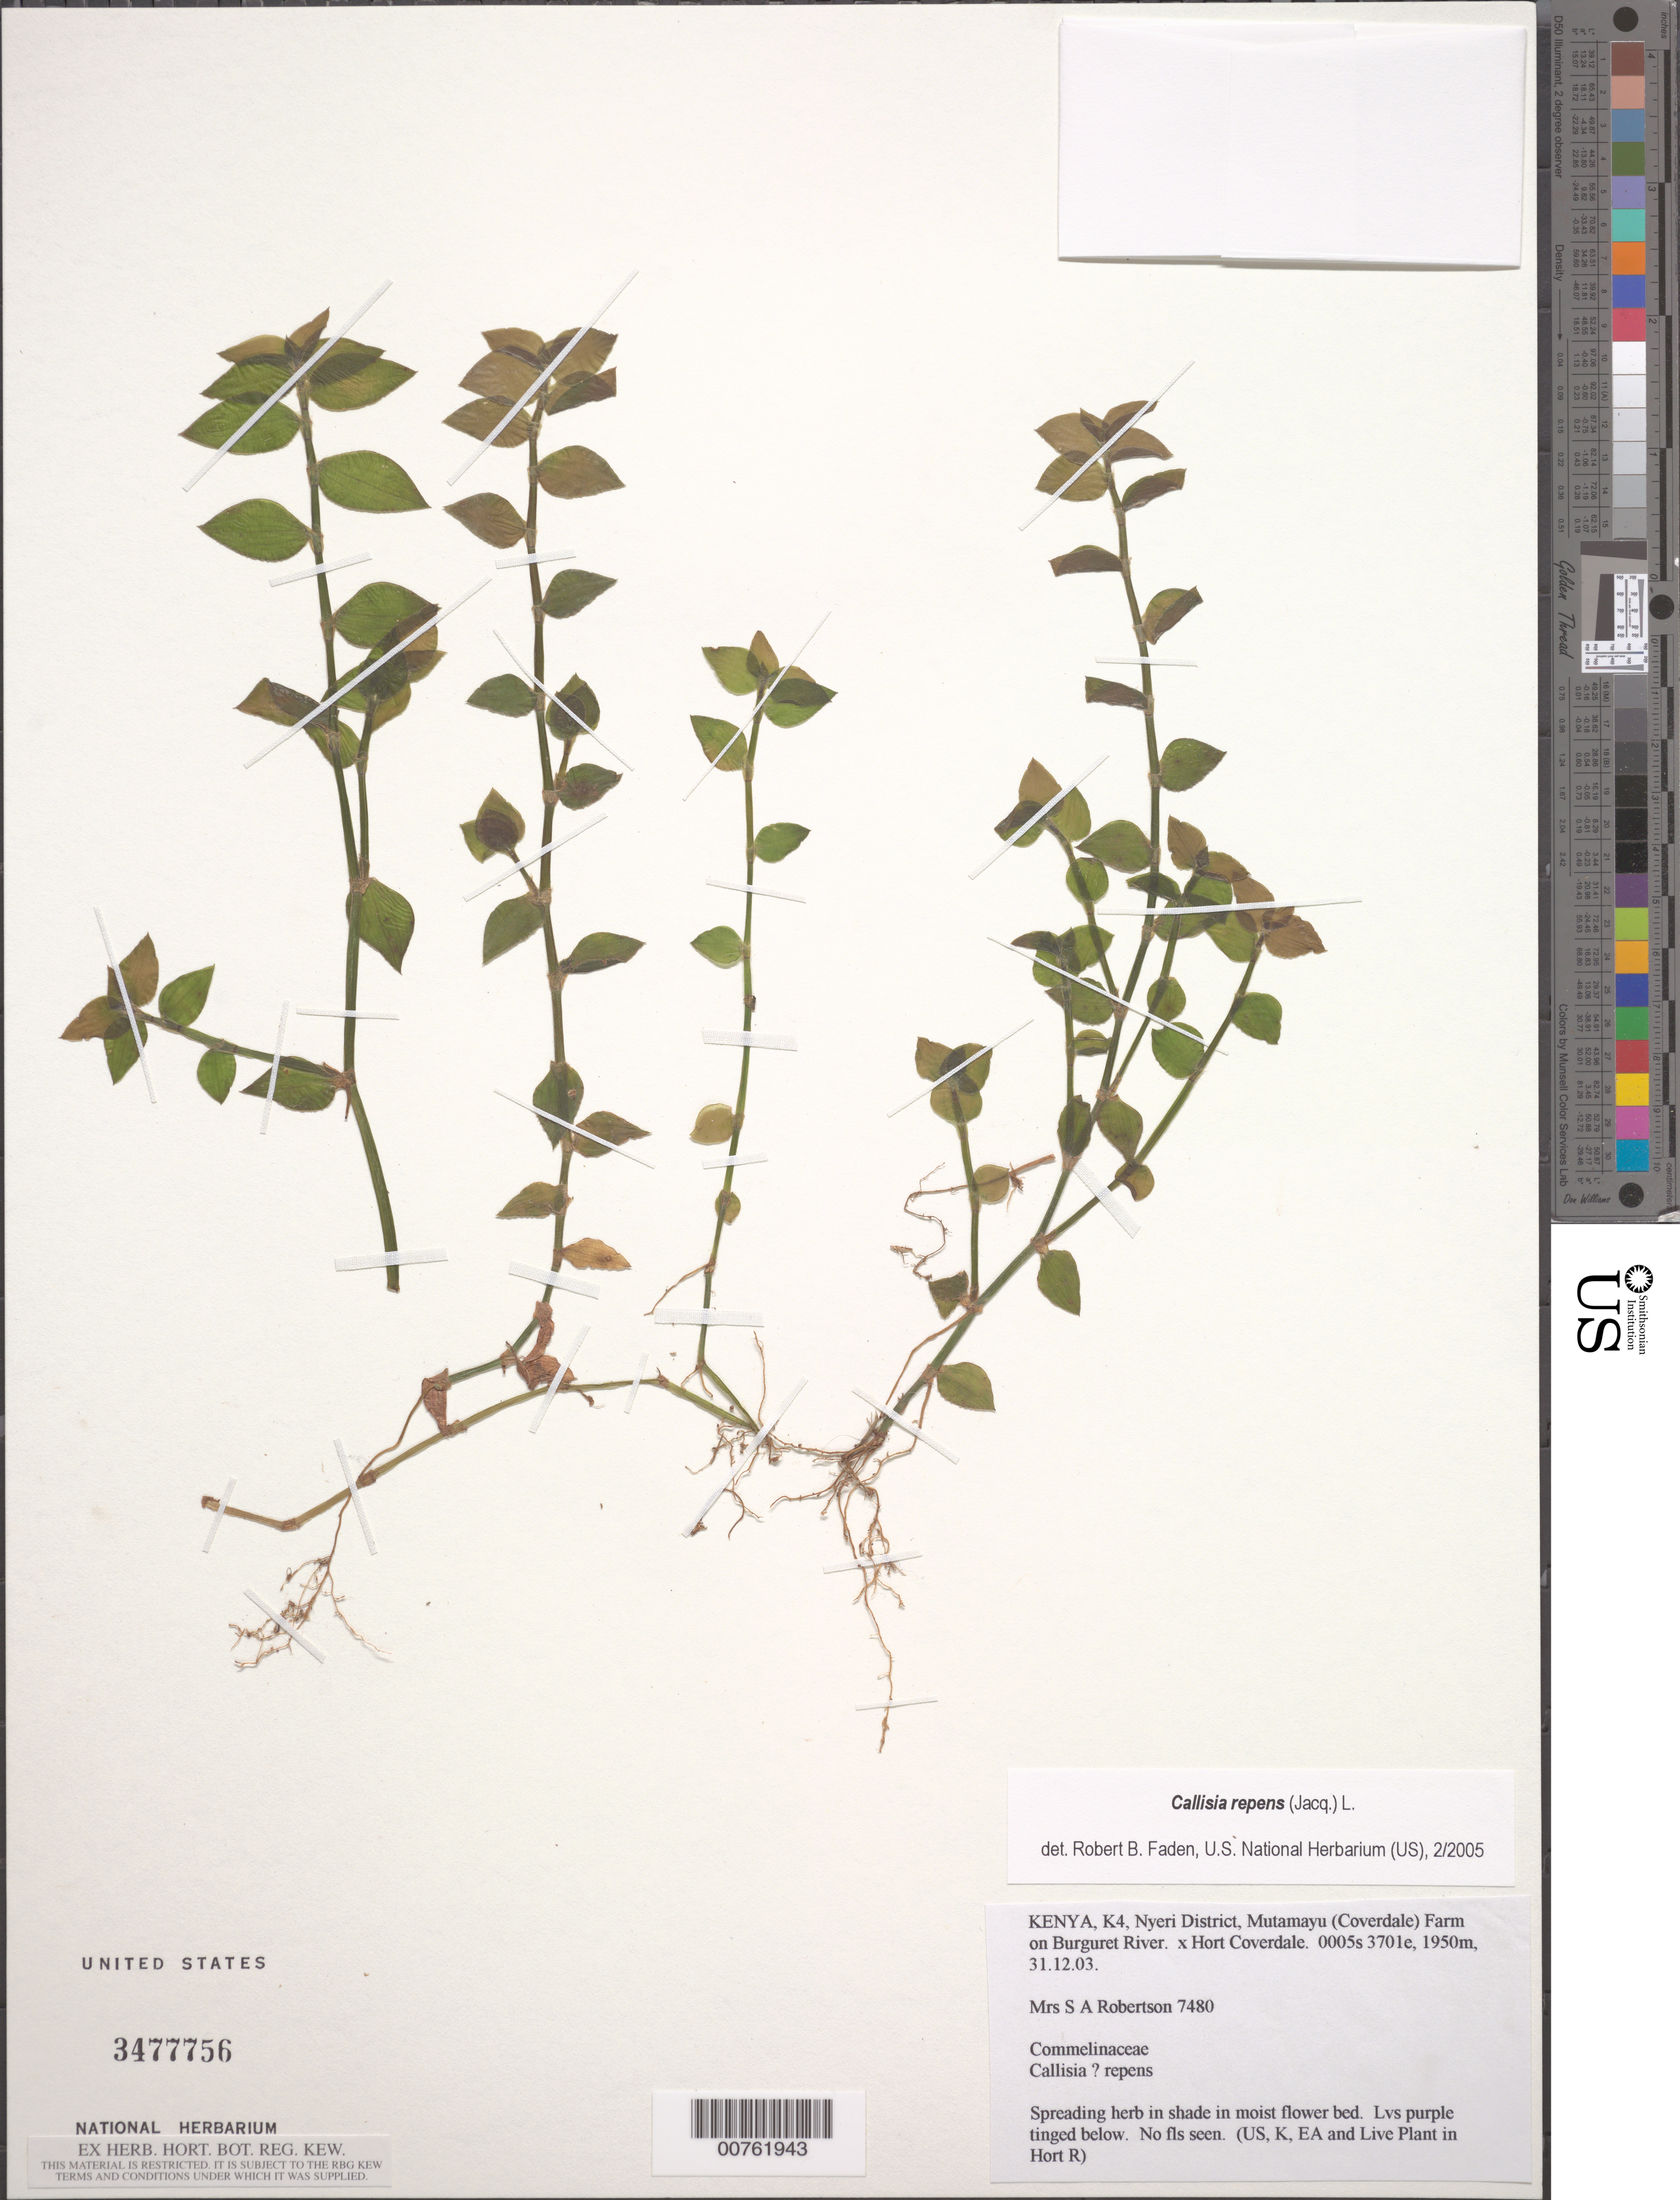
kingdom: Plantae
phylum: Tracheophyta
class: Liliopsida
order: Commelinales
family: Commelinaceae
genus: Callisia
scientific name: Callisia repens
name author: (Jacq.) L.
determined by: Faden, Robert B., (US), Smithsonian Institution - National Museum of Natural History (UNITED STATES)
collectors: S. A. Robertson et al.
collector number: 7480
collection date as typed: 31 Dec 2003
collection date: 2003-12-31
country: Kenya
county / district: Nyeri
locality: K4 Mutamayu (Coverdale) Farm on Burguret River. x Hort Coverdale.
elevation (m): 1950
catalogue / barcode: US 3477756